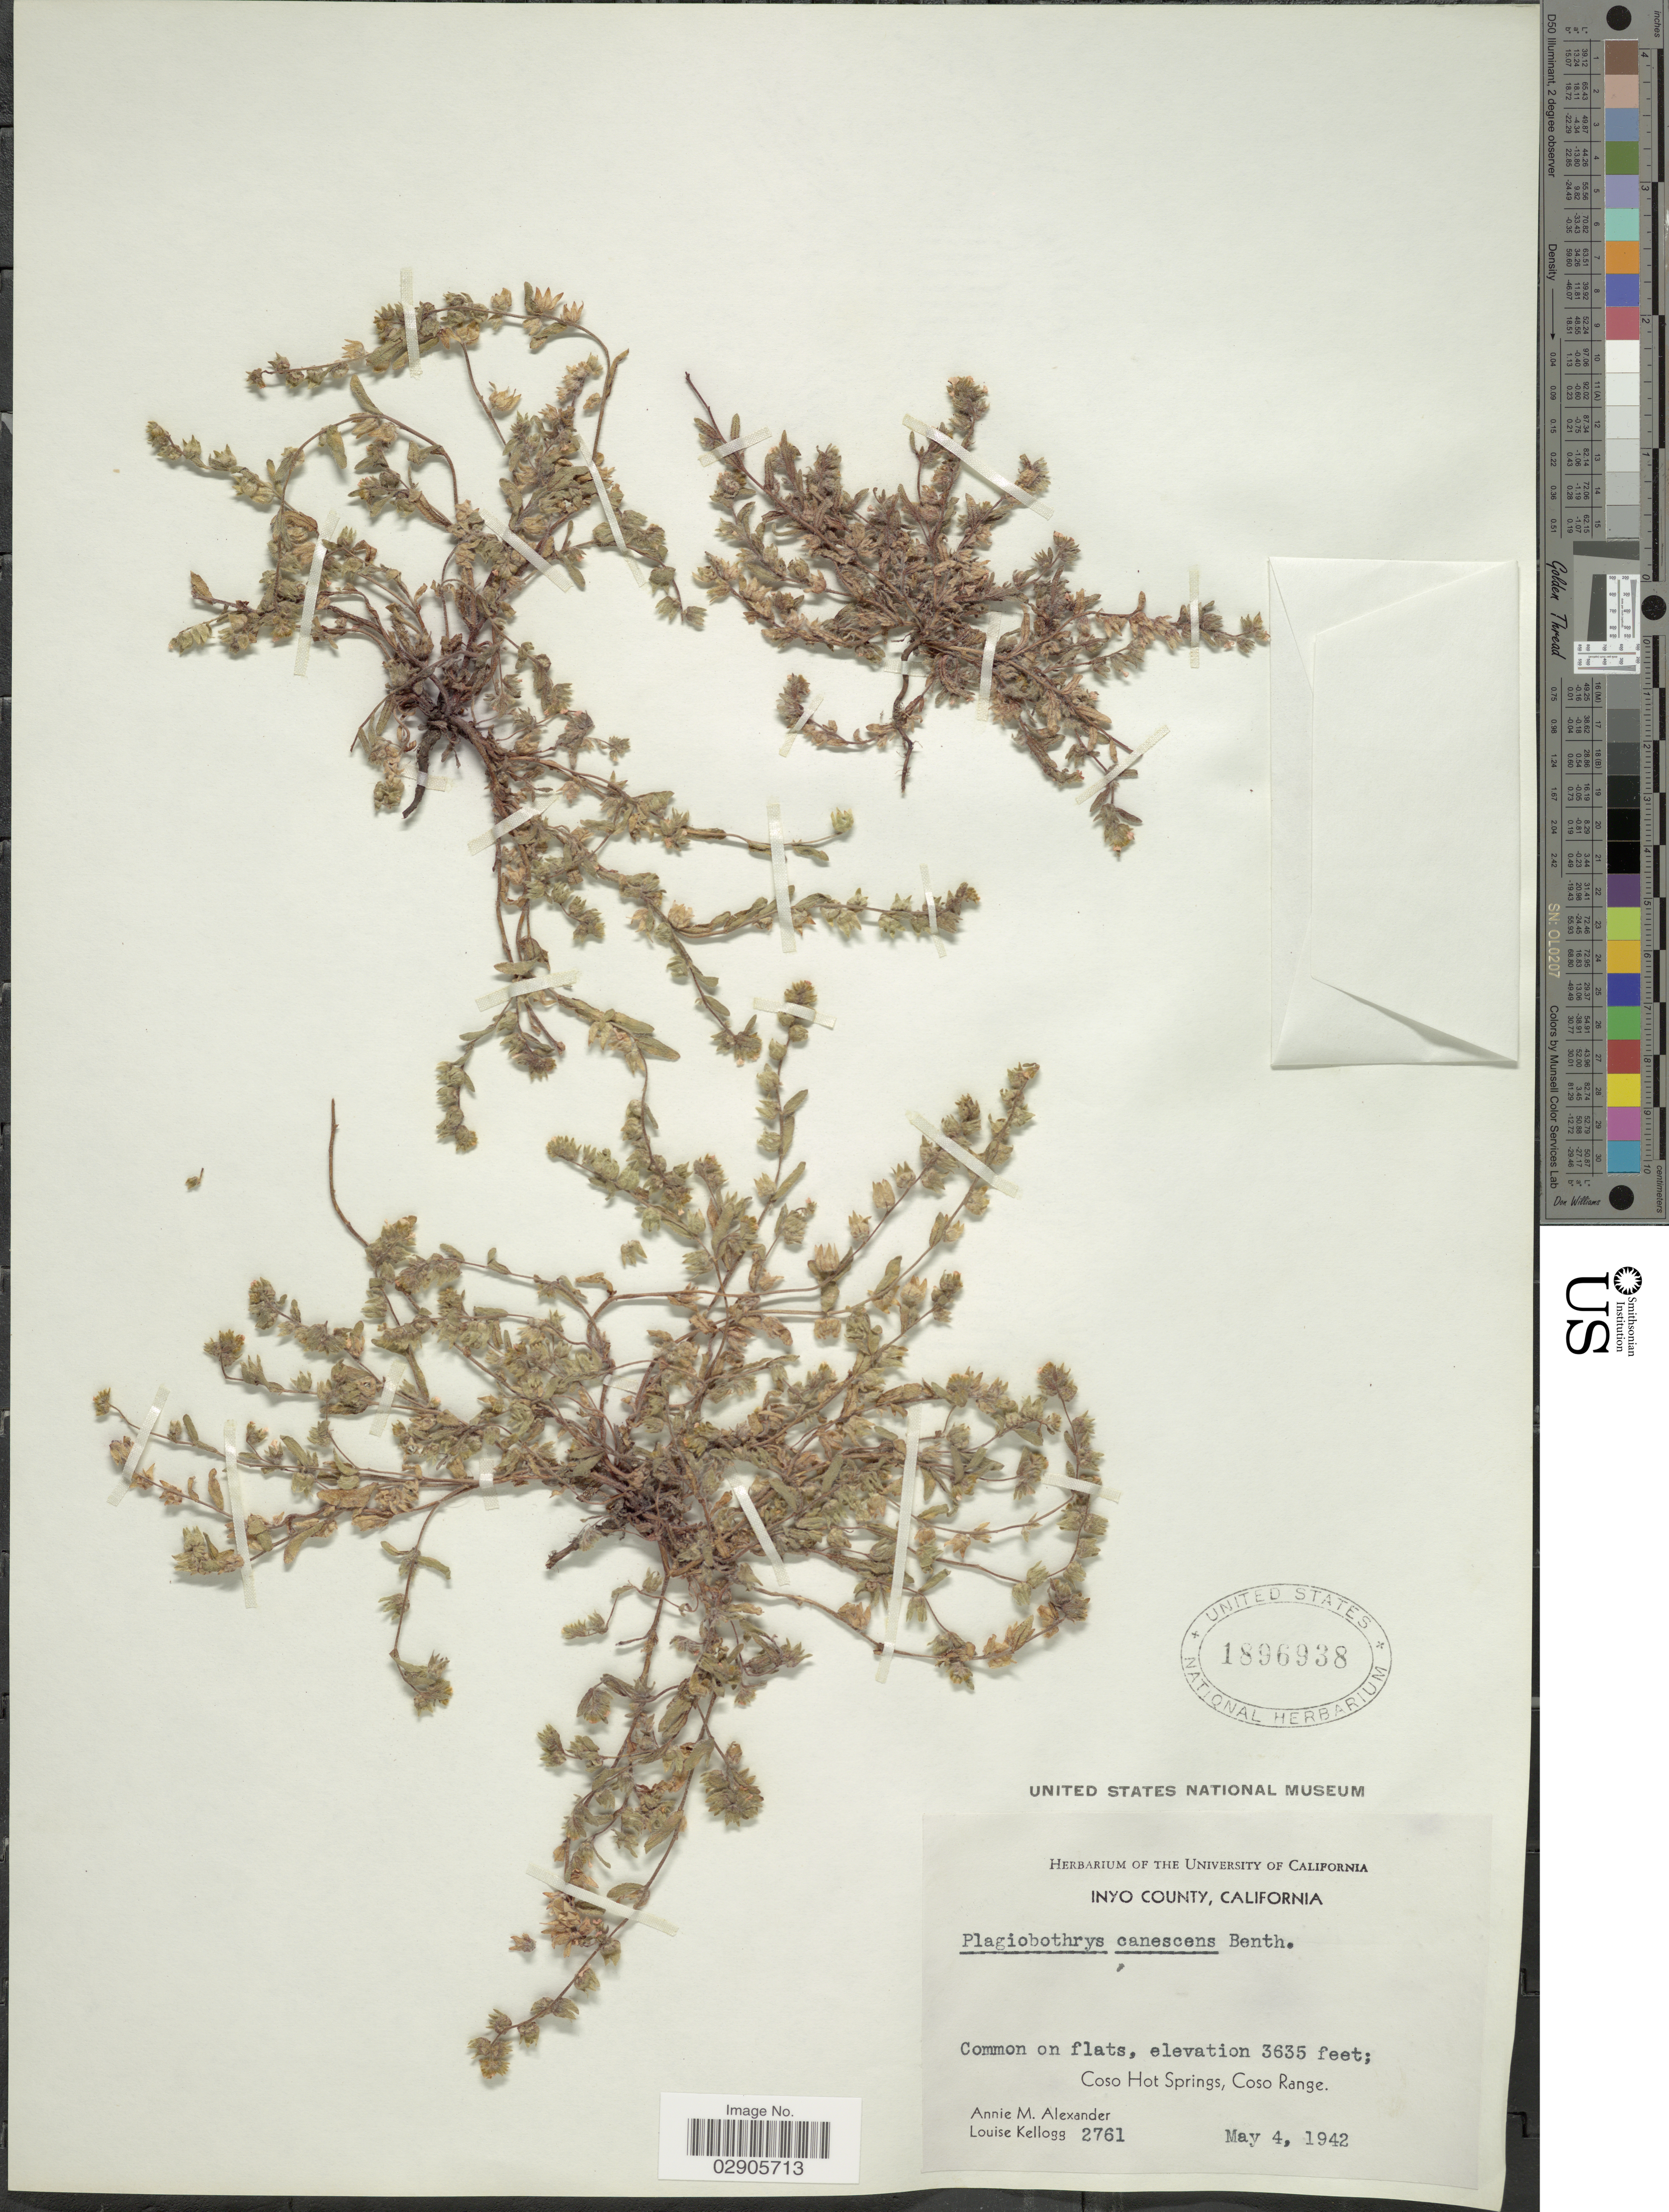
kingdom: Plantae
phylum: Tracheophyta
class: Magnoliopsida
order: Boraginales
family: Boraginaceae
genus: Plagiobothrys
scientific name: Plagiobothrys canescens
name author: Benth.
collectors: A. M. Alexander & L. Kellogg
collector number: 2761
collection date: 1942-05-04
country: United States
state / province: California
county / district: Inyo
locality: Inyo County. Coso Hot Springs, Coso Range.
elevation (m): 1108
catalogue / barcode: US 1896938